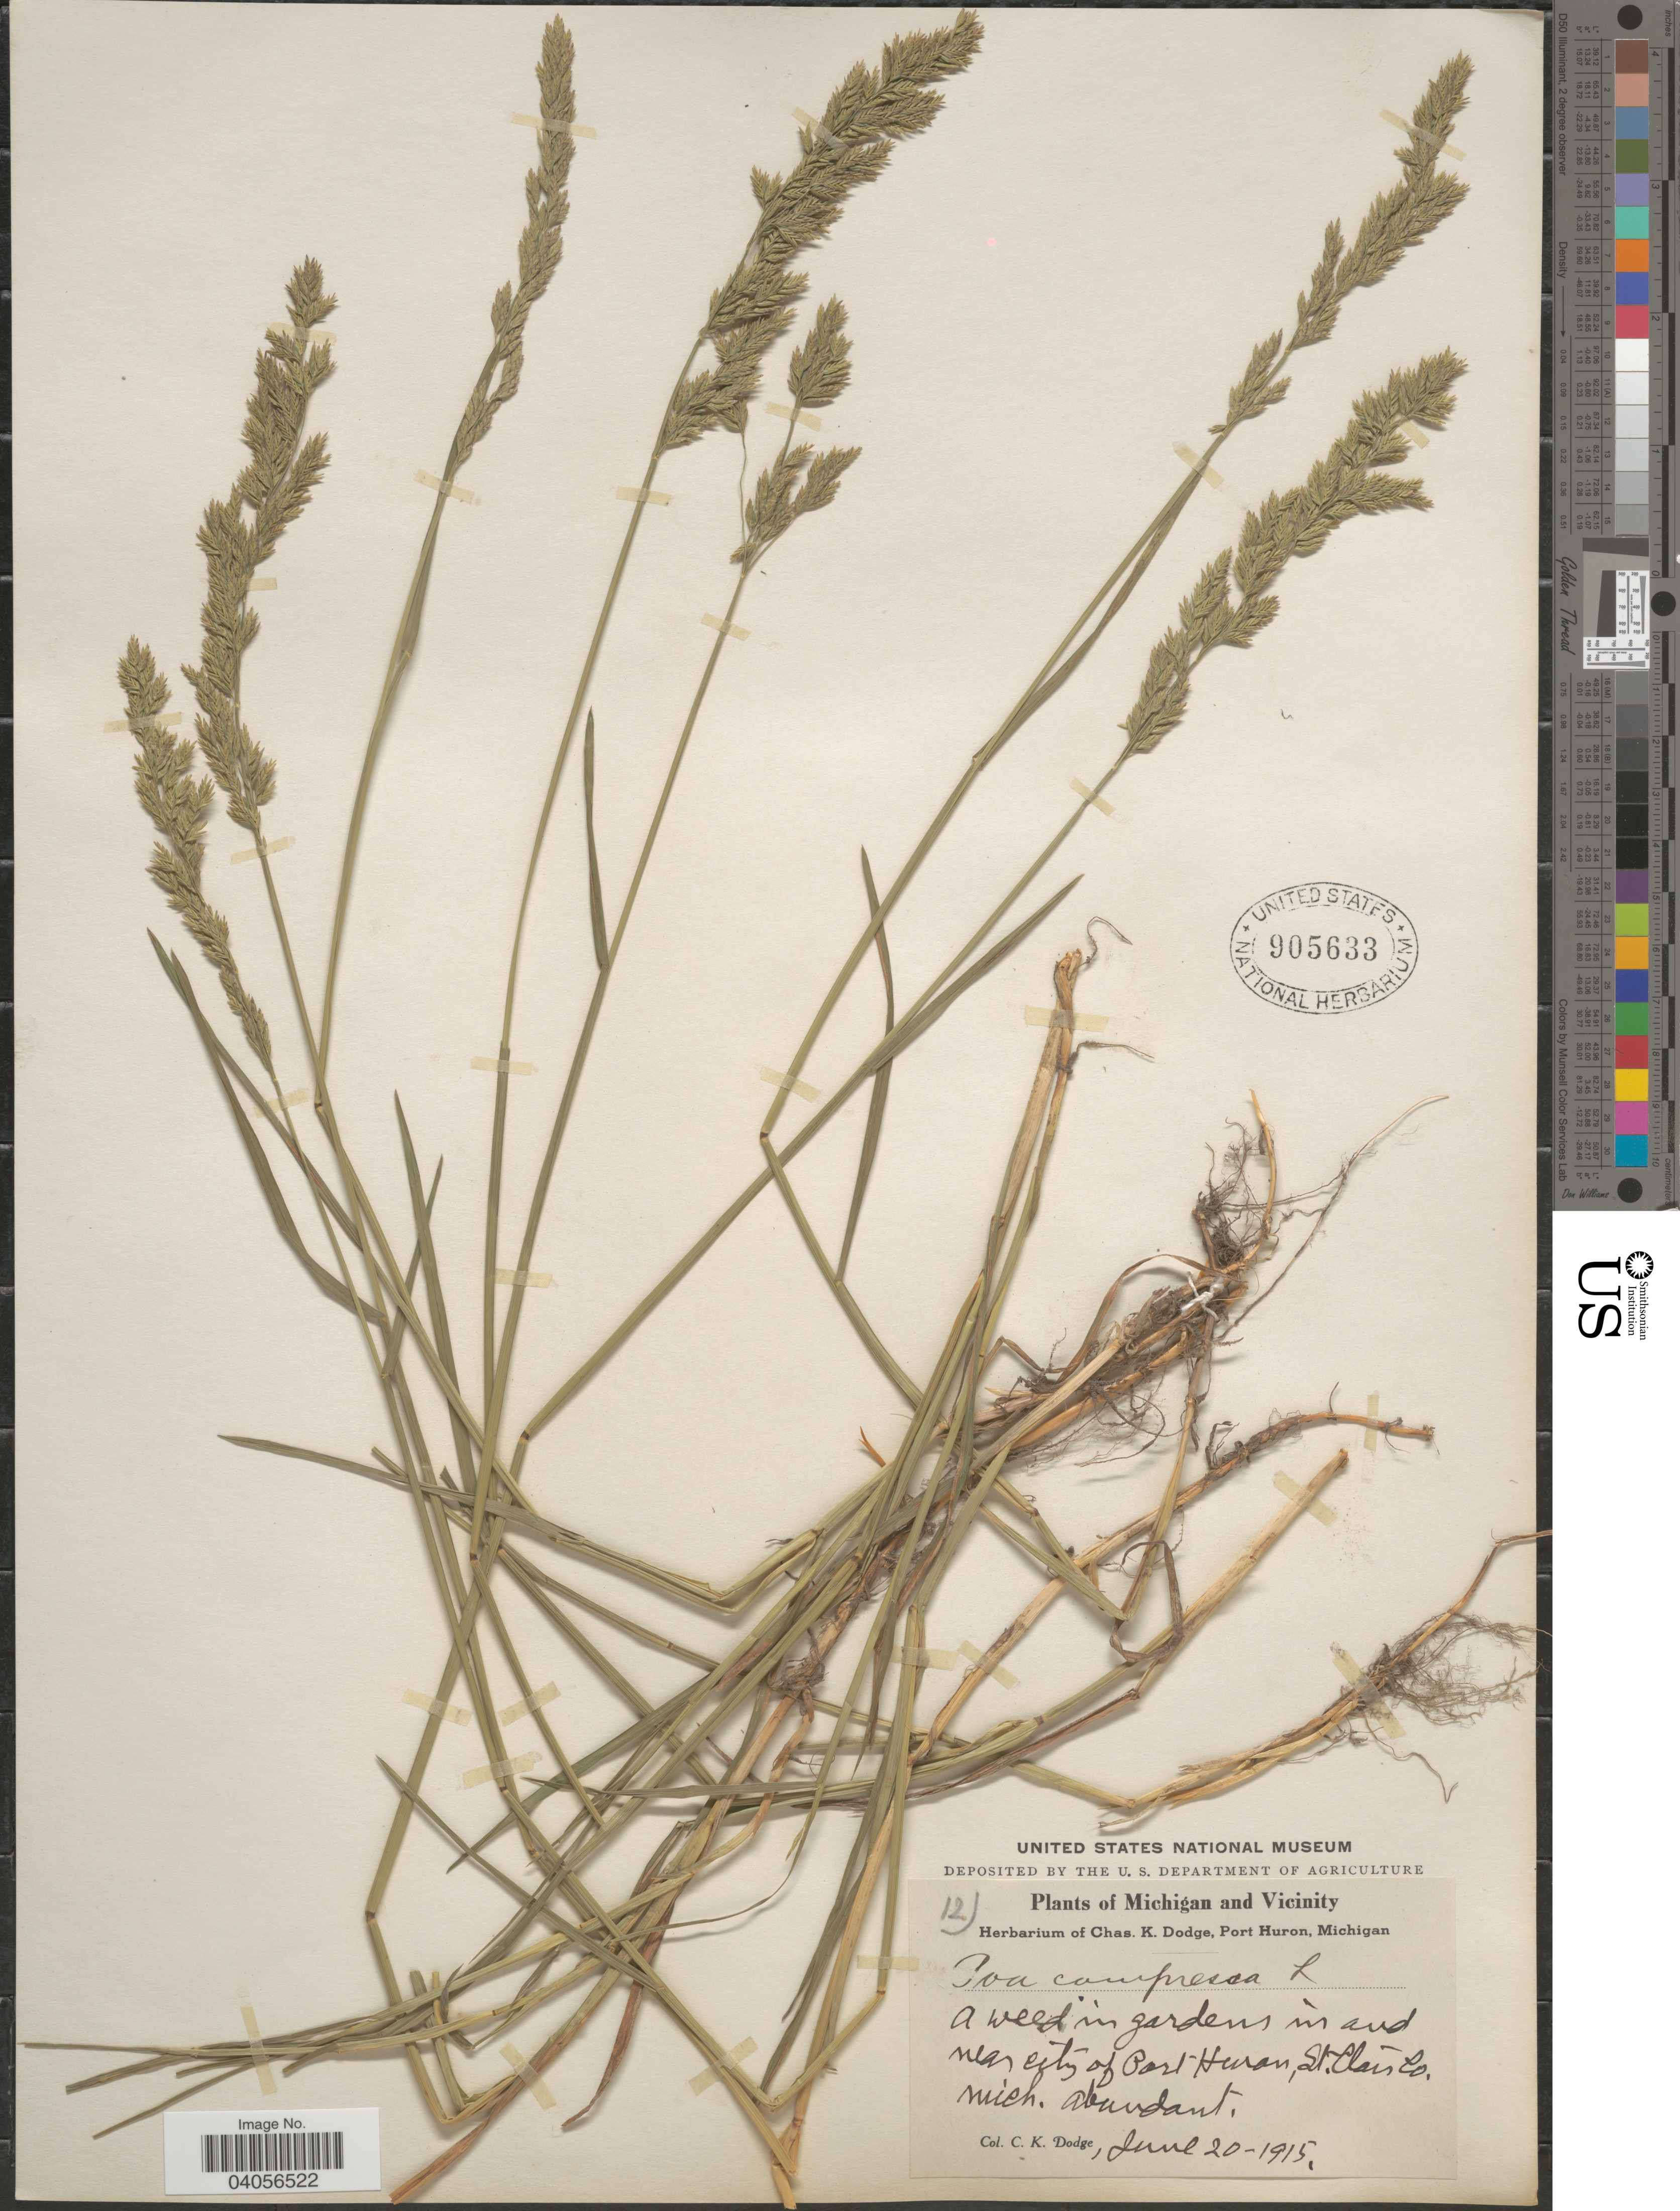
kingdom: Plantae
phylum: Tracheophyta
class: Liliopsida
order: Poales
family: Poaceae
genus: Poa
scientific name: Poa compressa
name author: L.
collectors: C. K. Dodge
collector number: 12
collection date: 1915-06-20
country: United States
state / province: Michigan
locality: Michigan and Vicinity. In gardens in and near city of Port Huron, St.Clair Co.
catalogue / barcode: US 905633